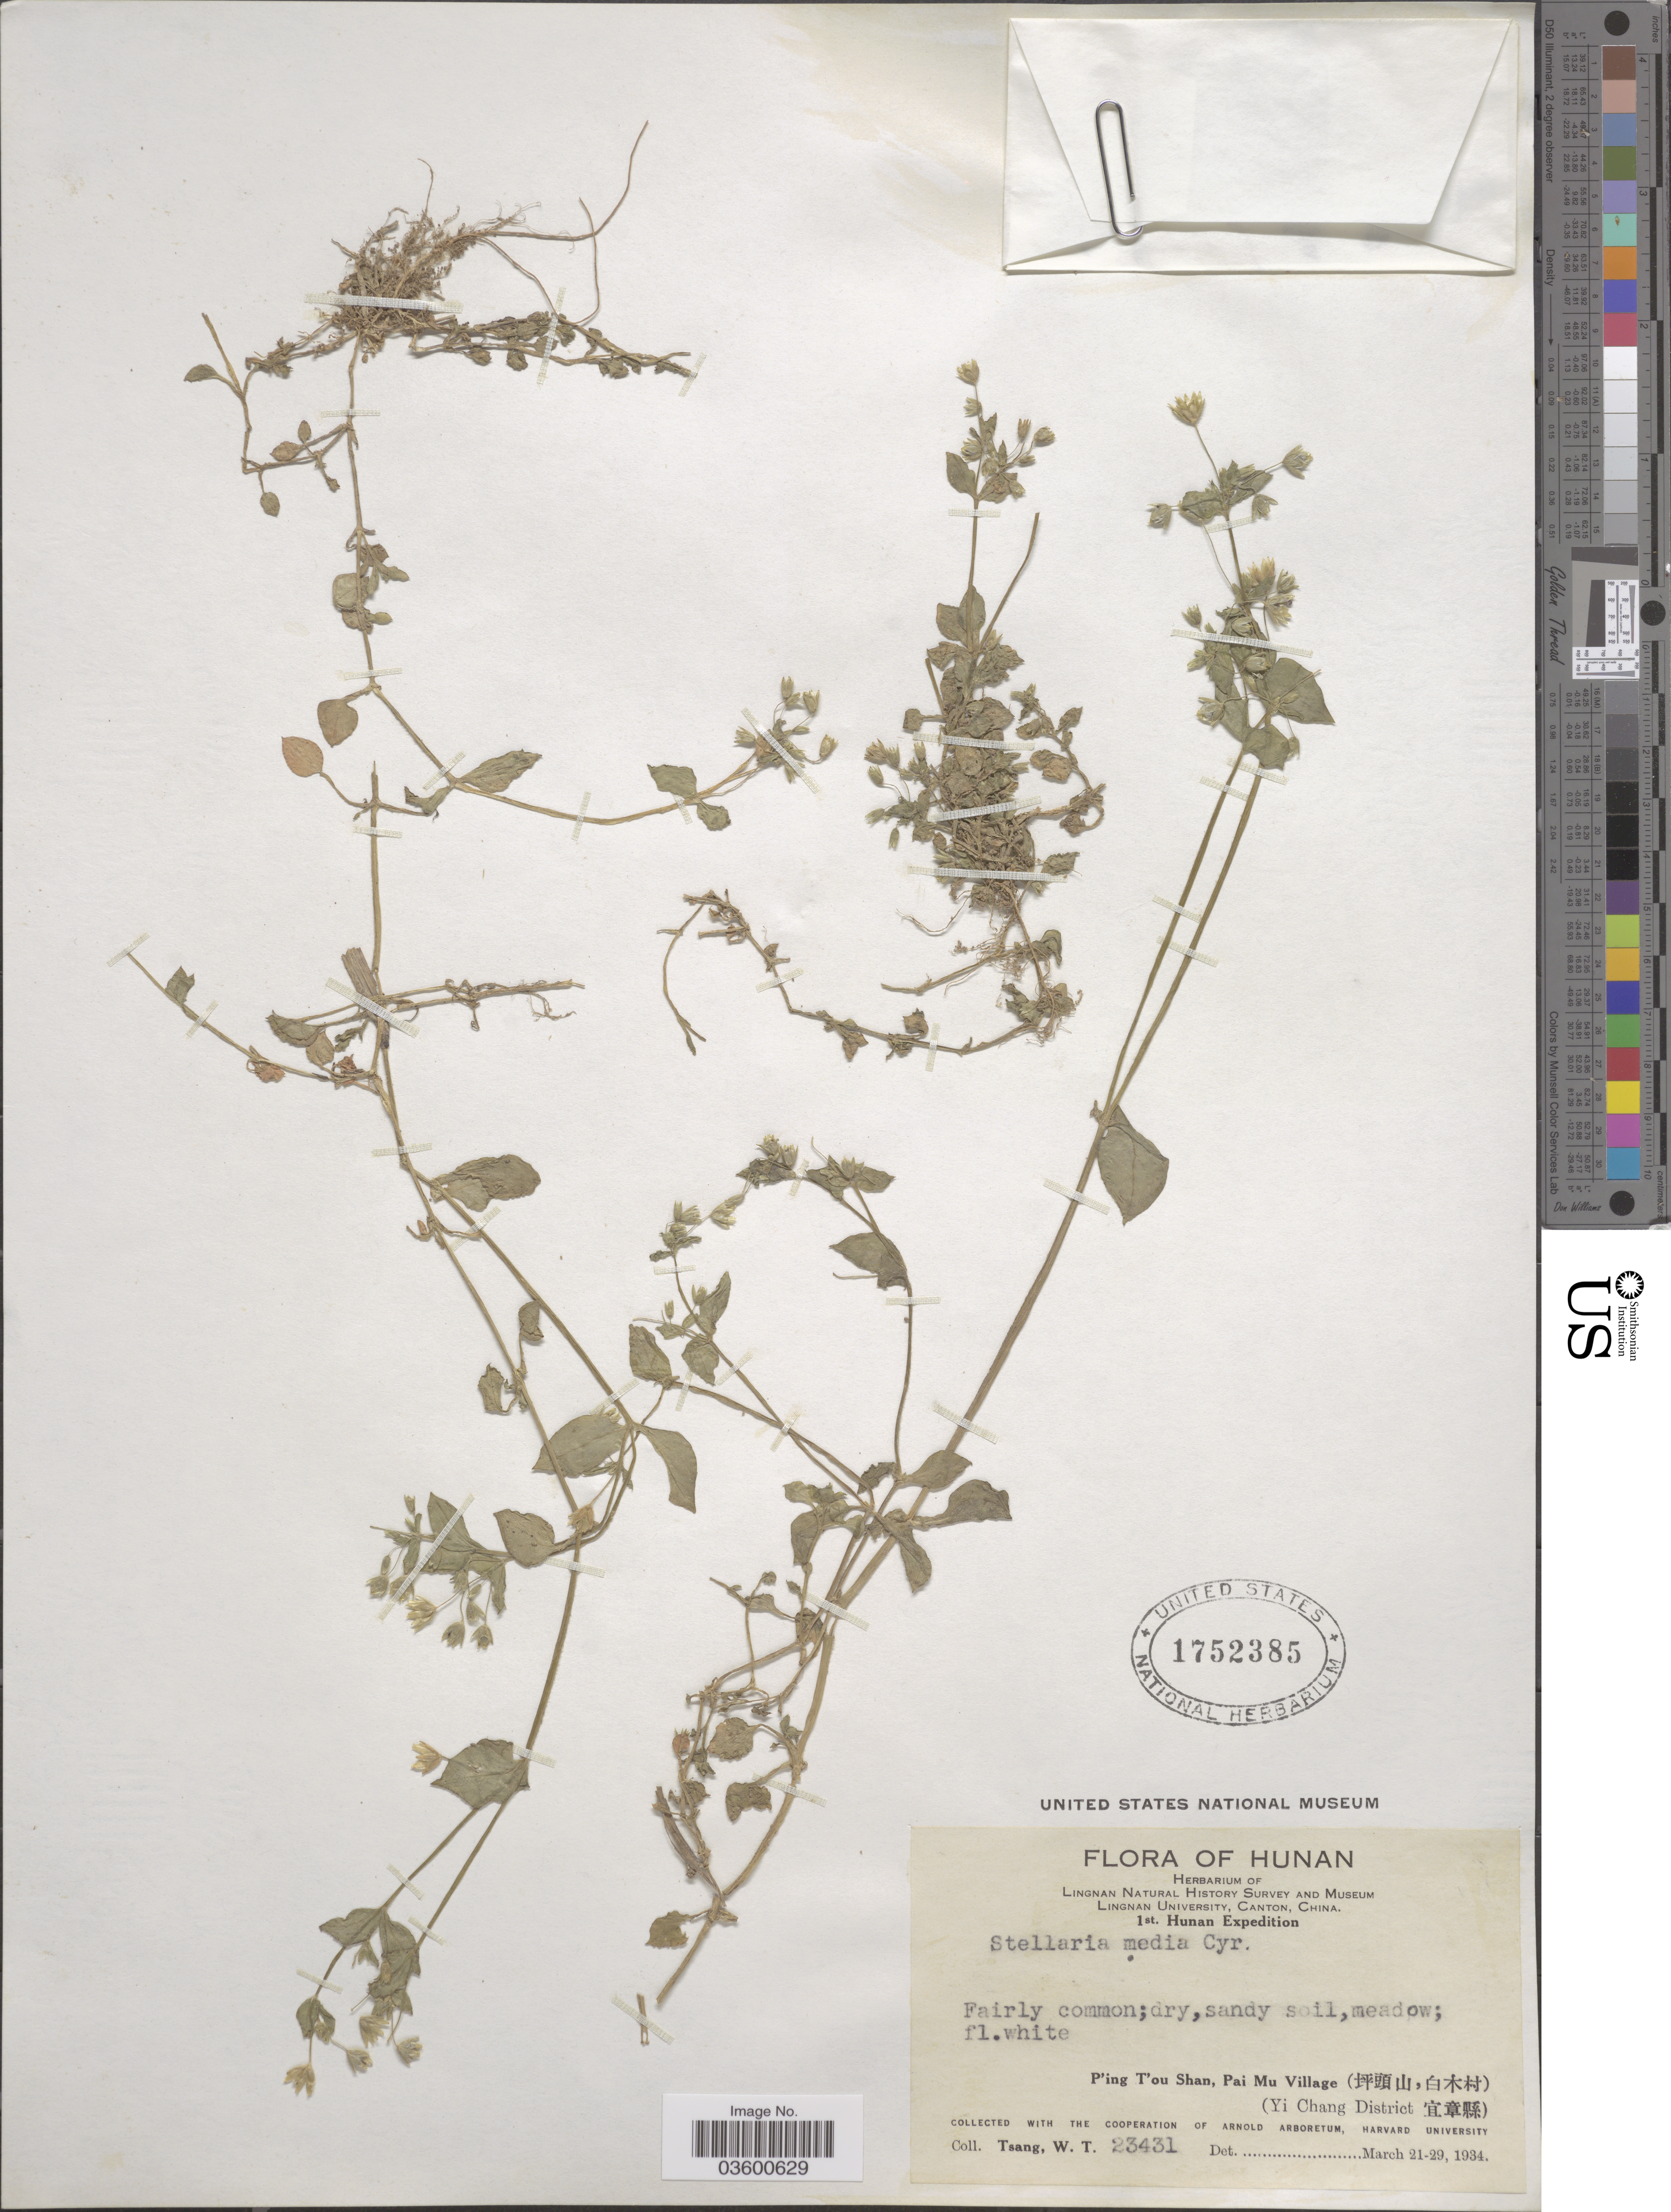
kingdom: Plantae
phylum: Tracheophyta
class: Magnoliopsida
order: Caryophyllales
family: Caryophyllaceae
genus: Stellaria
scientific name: Stellaria media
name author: (L.) Vill.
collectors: W. T. Tsang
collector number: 23431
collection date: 1934-03-21/1934-03-29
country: China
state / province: Hunan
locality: P'ing T'ou Shan, Pai Mu Village (X) (Yi Chang District X).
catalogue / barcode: US 1752385